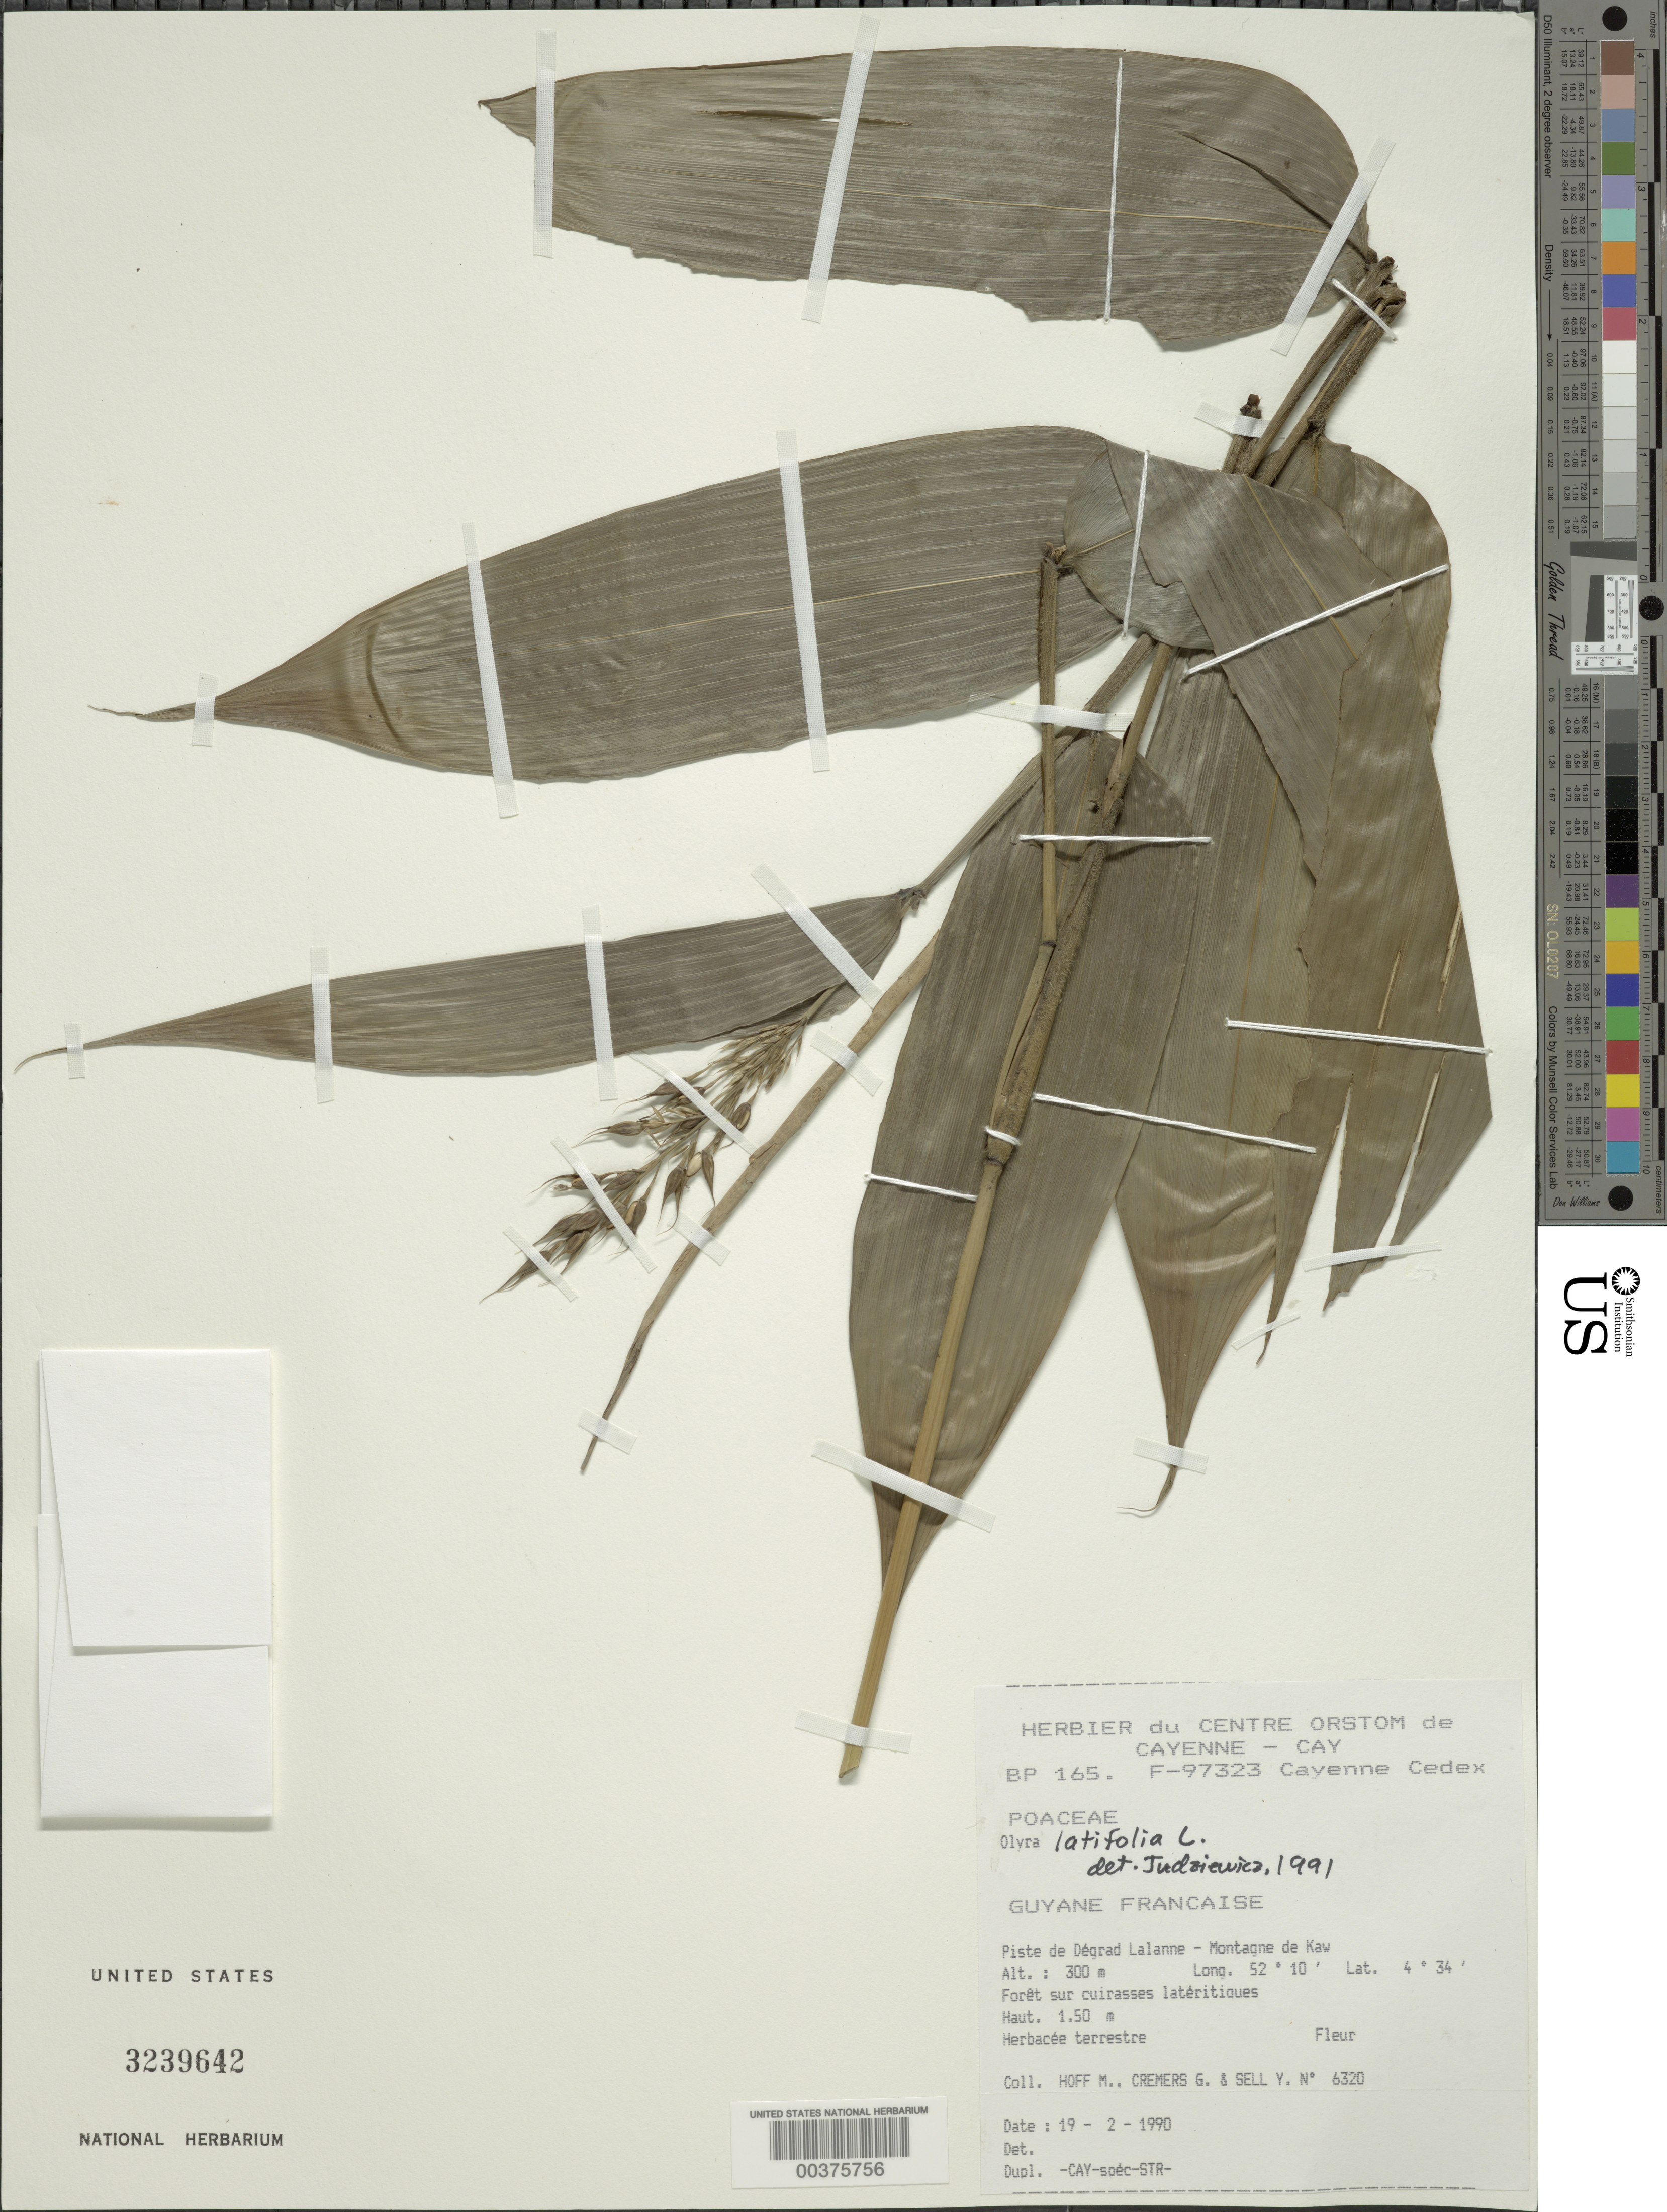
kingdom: Plantae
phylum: Tracheophyta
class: Liliopsida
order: Poales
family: Poaceae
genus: Olyra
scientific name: Olyra latifolia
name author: L.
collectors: M. Hoff, G. Cremers & Y. Sell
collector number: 6380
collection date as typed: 19 Feb 1990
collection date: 1990-02-19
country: French Guiana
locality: Piste de degrad lalanne-montagne de kaw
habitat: Foret sur cuirasses lateritiques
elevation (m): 300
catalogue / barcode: US 3239642